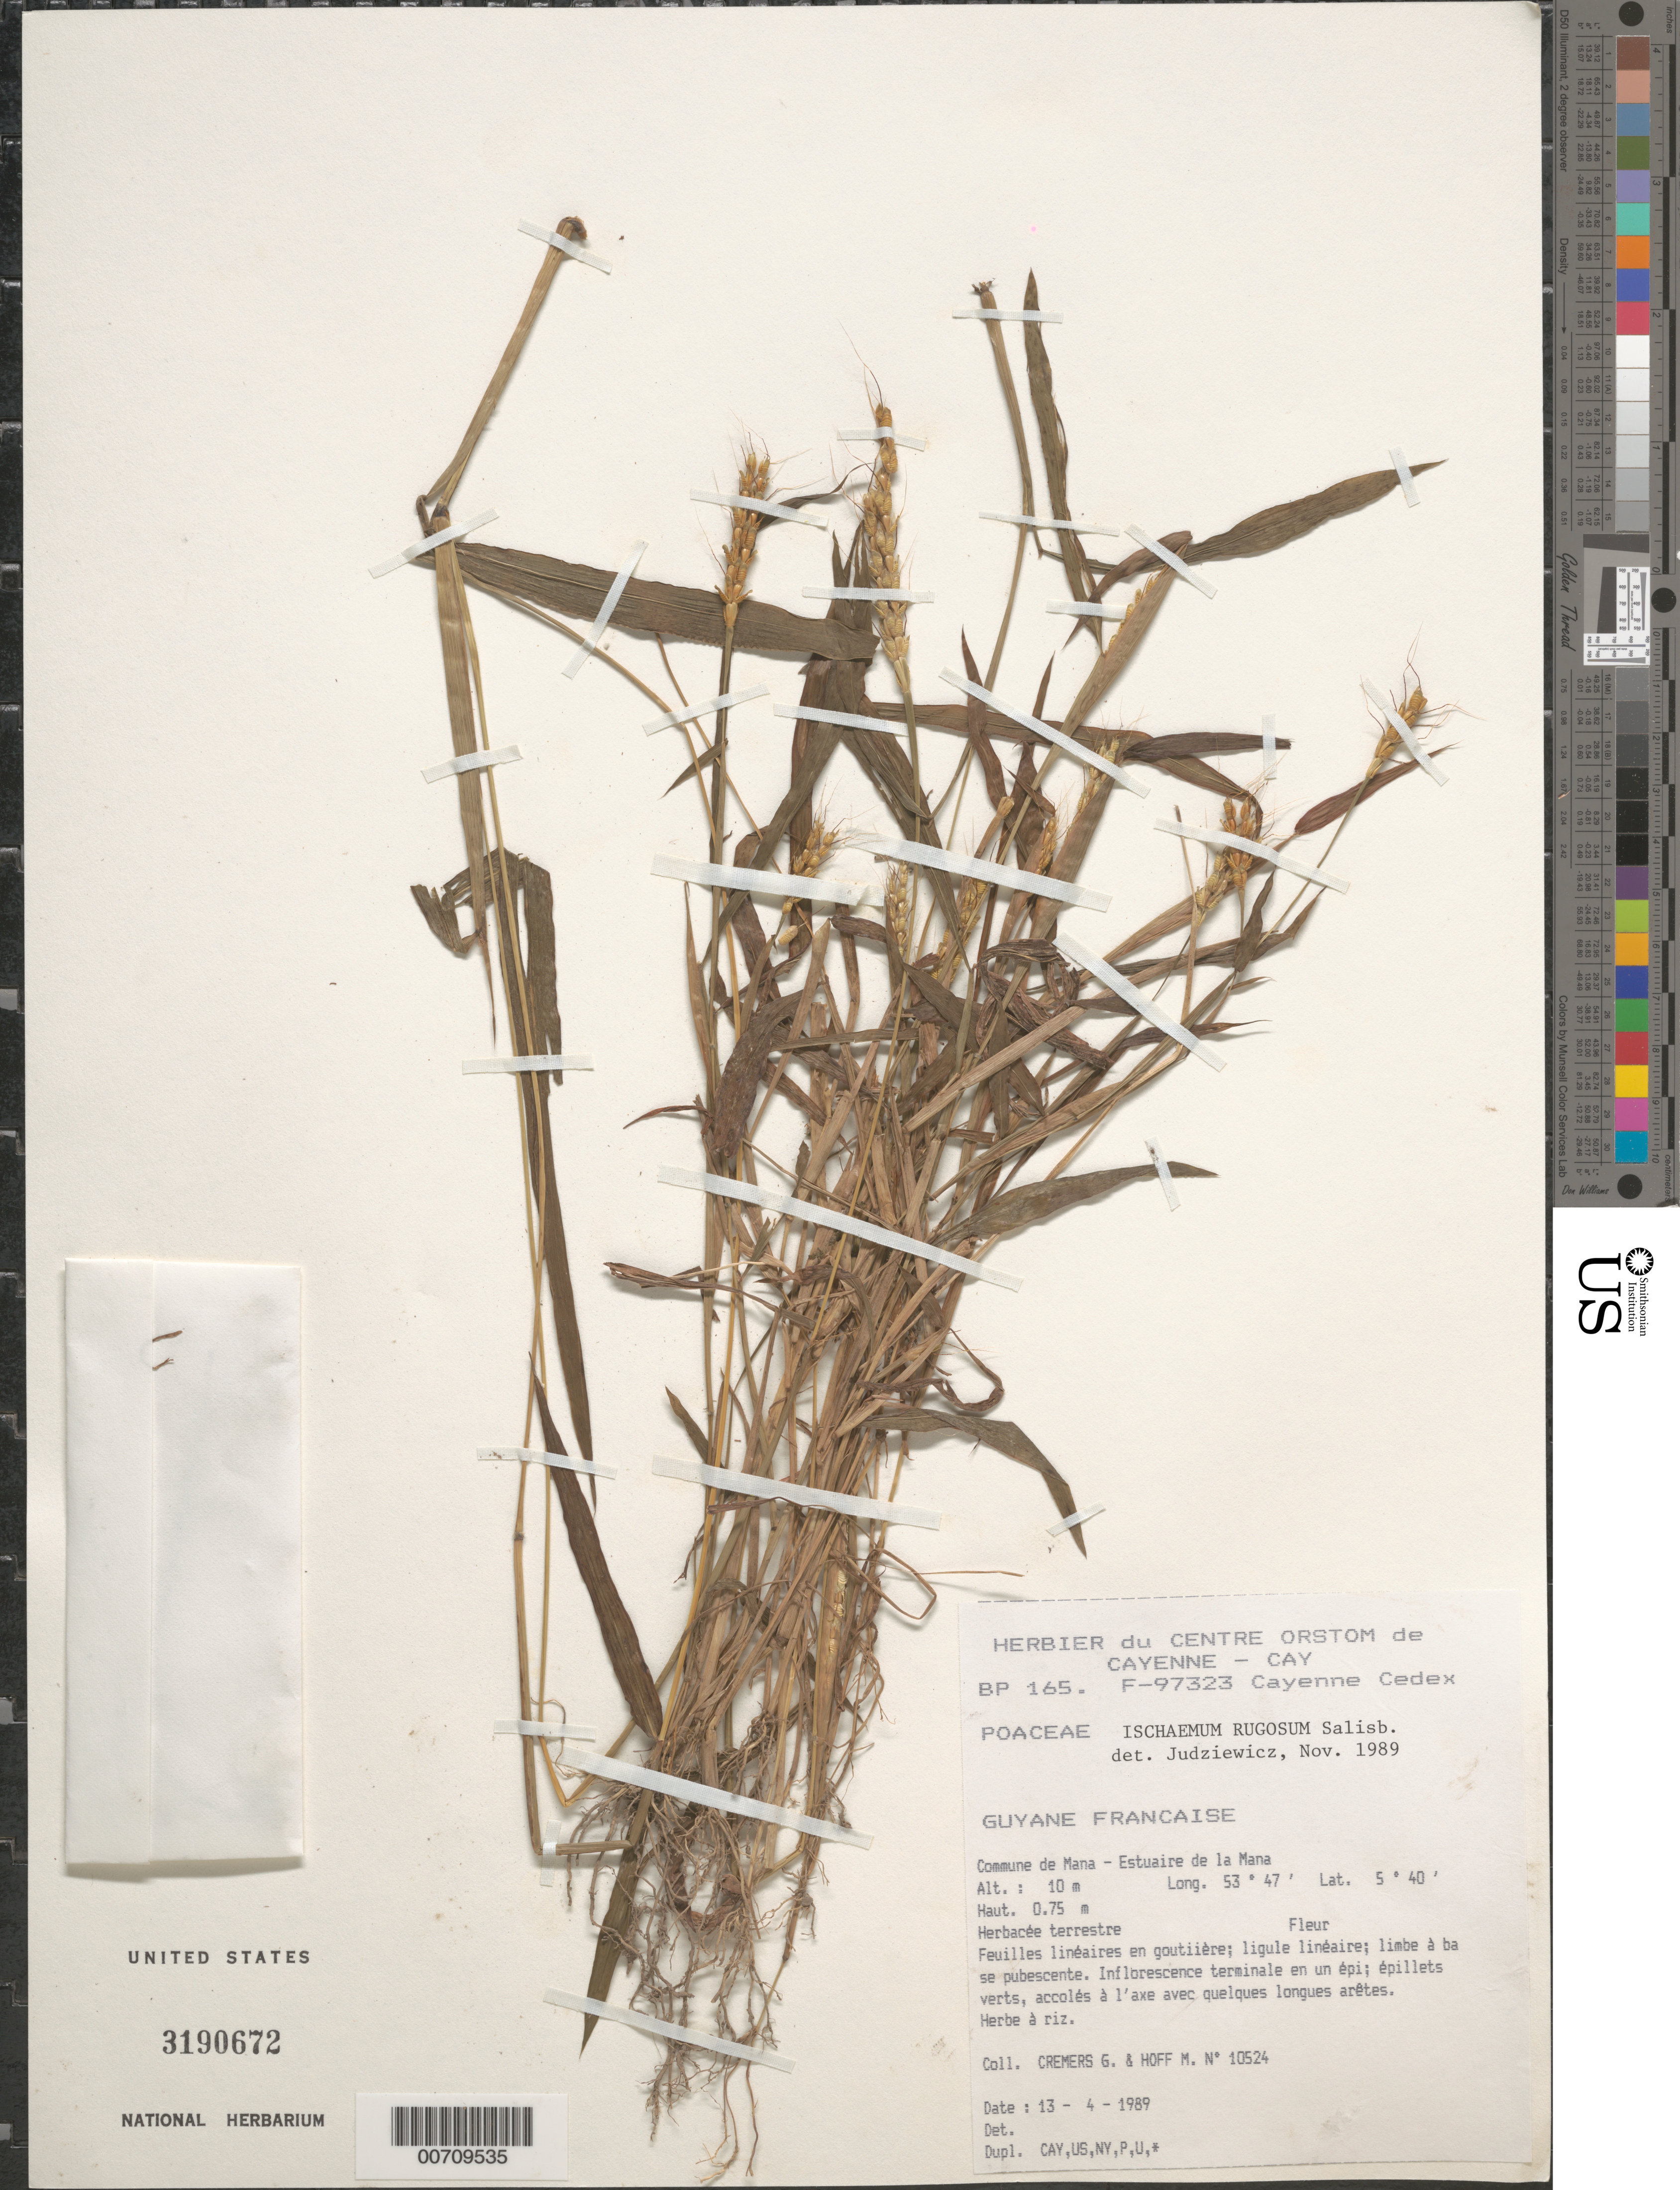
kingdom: Plantae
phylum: Tracheophyta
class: Liliopsida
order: Poales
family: Poaceae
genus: Ischaemum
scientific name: Ischaemum rugosum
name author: Salisb.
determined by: Judziewicz, E. J.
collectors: G. Cremers & M. Hoff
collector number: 10524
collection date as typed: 13-Apr-89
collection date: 1989-04-13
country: French Guiana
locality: Commune de Mana, Estuaire de la Mana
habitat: Estuaire de la Mana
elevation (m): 10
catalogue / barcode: US 3190672